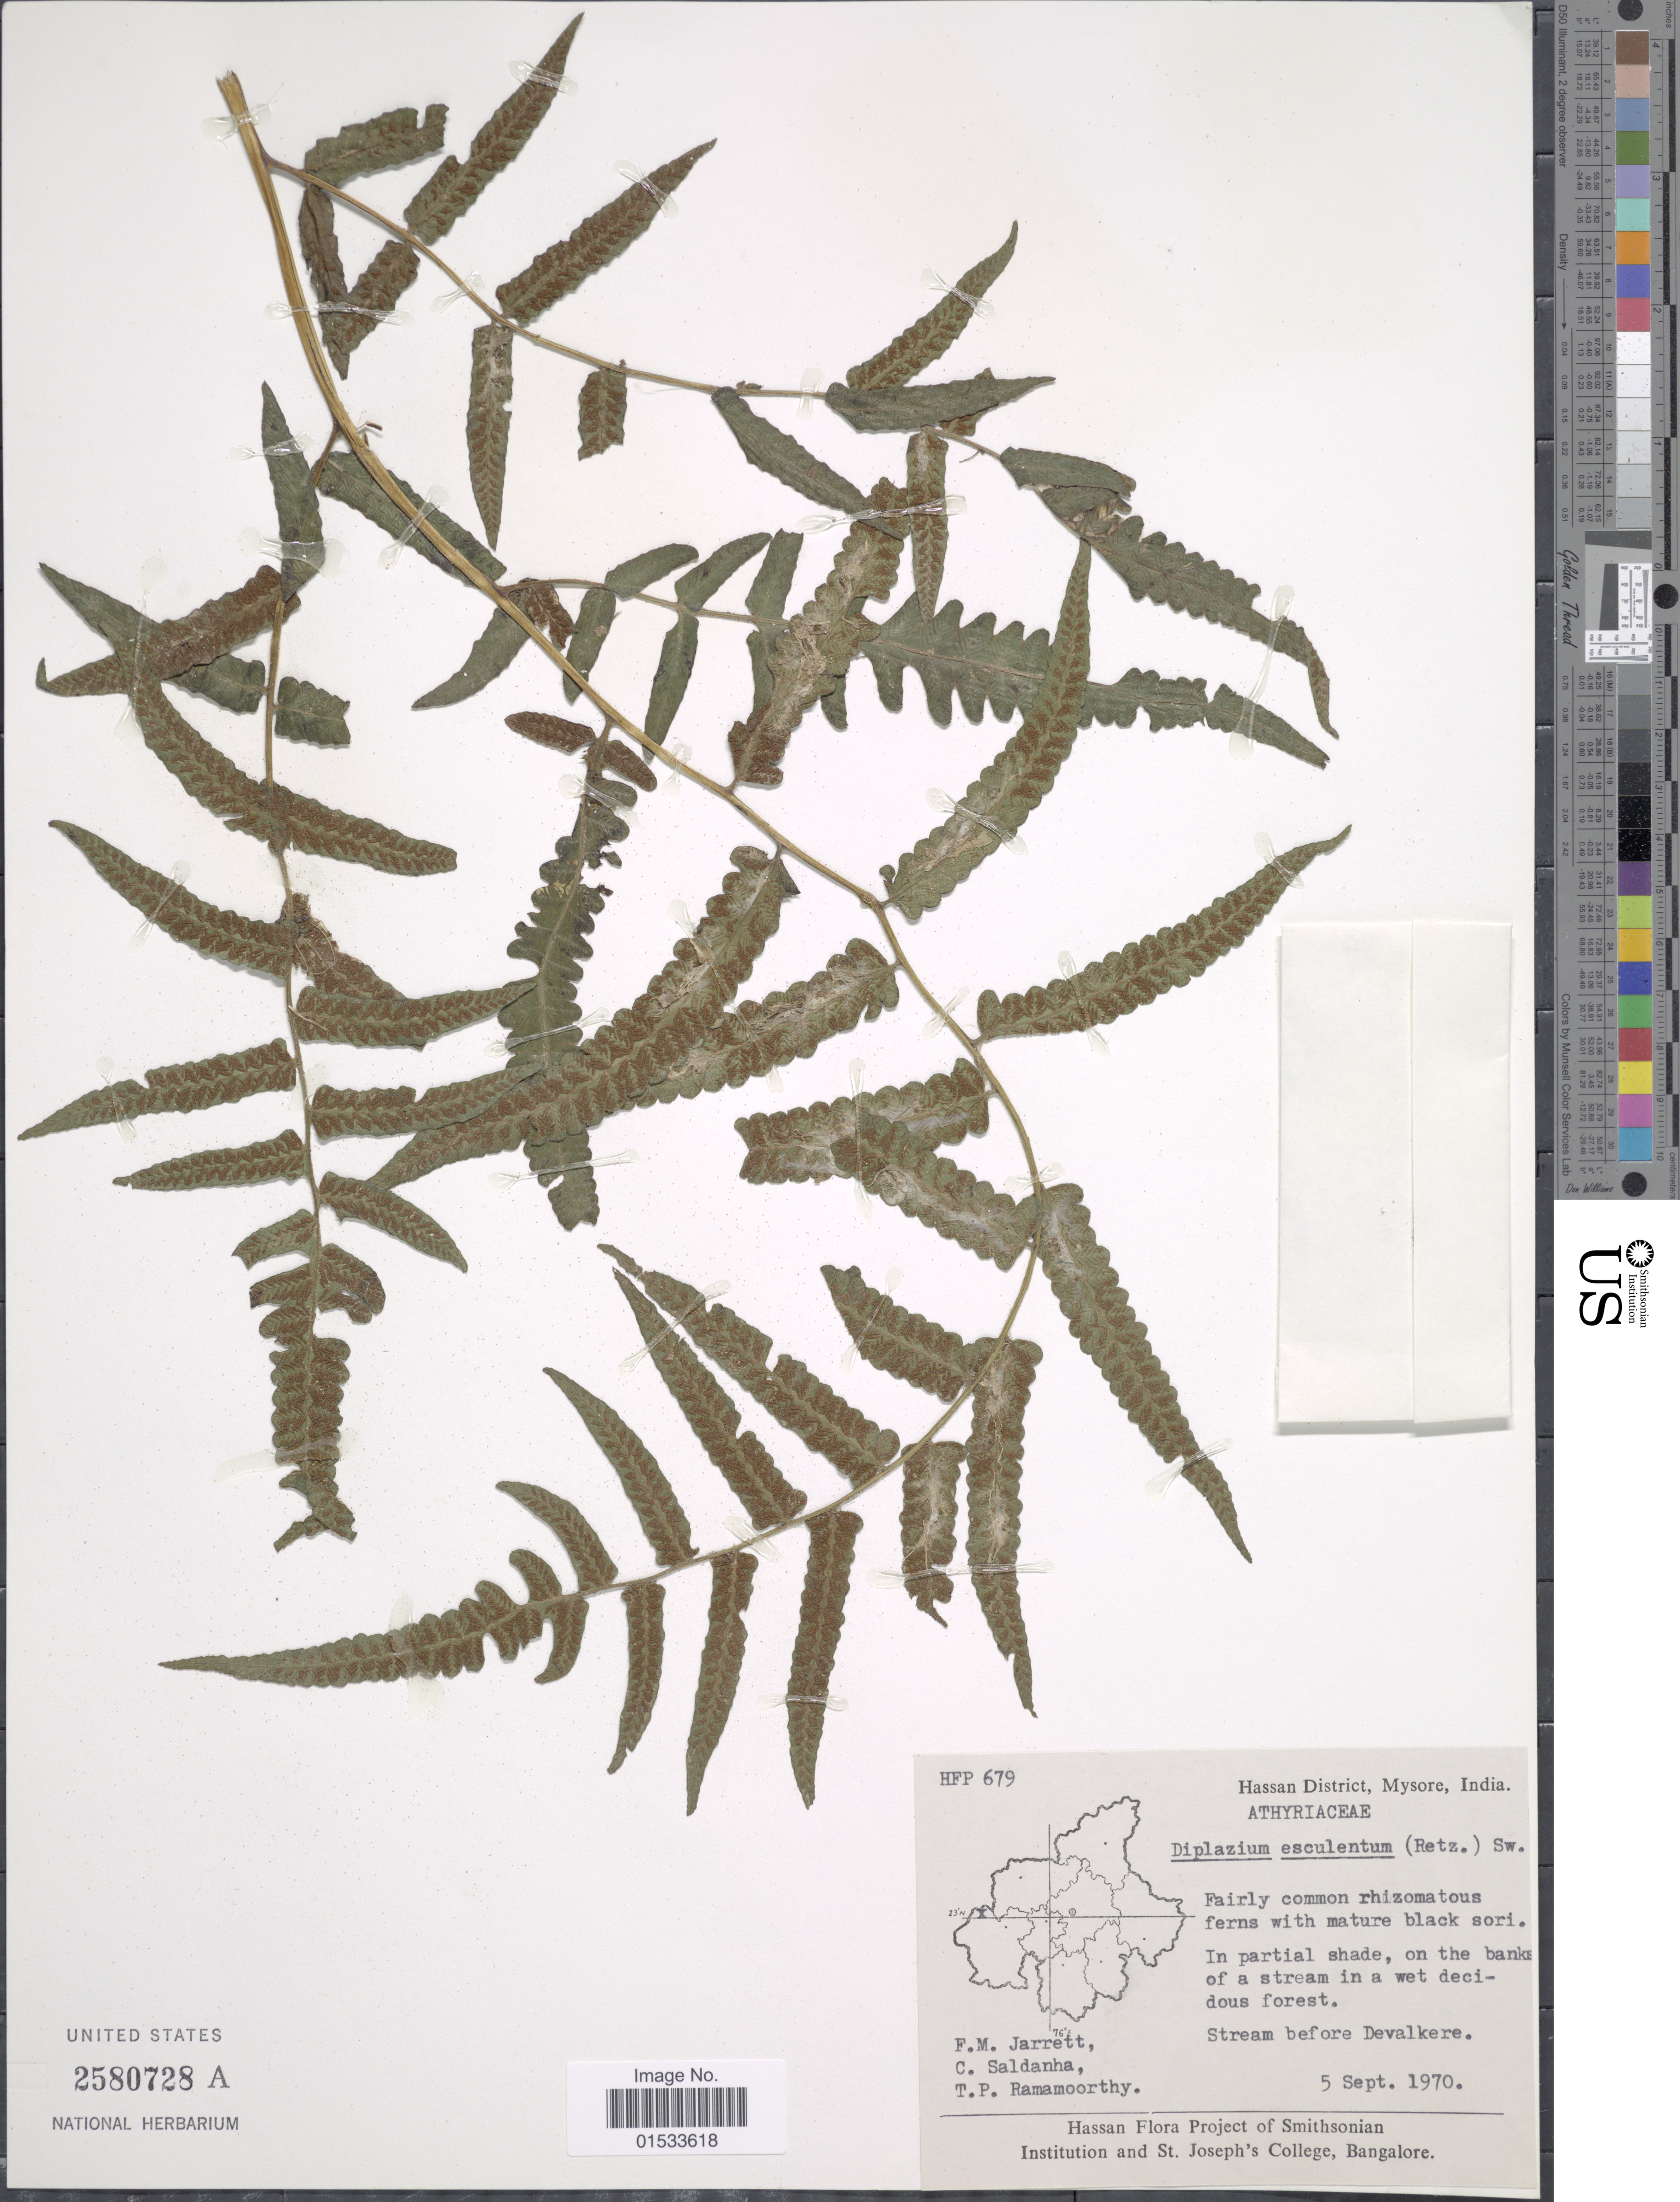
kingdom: Plantae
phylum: Tracheophyta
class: Polypodiopsida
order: Polypodiales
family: Athyriaceae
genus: Diplazium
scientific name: Diplazium esculentum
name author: (Retz.) Sw.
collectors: F. M. Jarrett, C. Saldanha & T. P. Ramamoorthy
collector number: HFP 679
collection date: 1970-09-05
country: India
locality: Hassan District, Mysore, stream before Devalkere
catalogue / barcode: US 2580728A